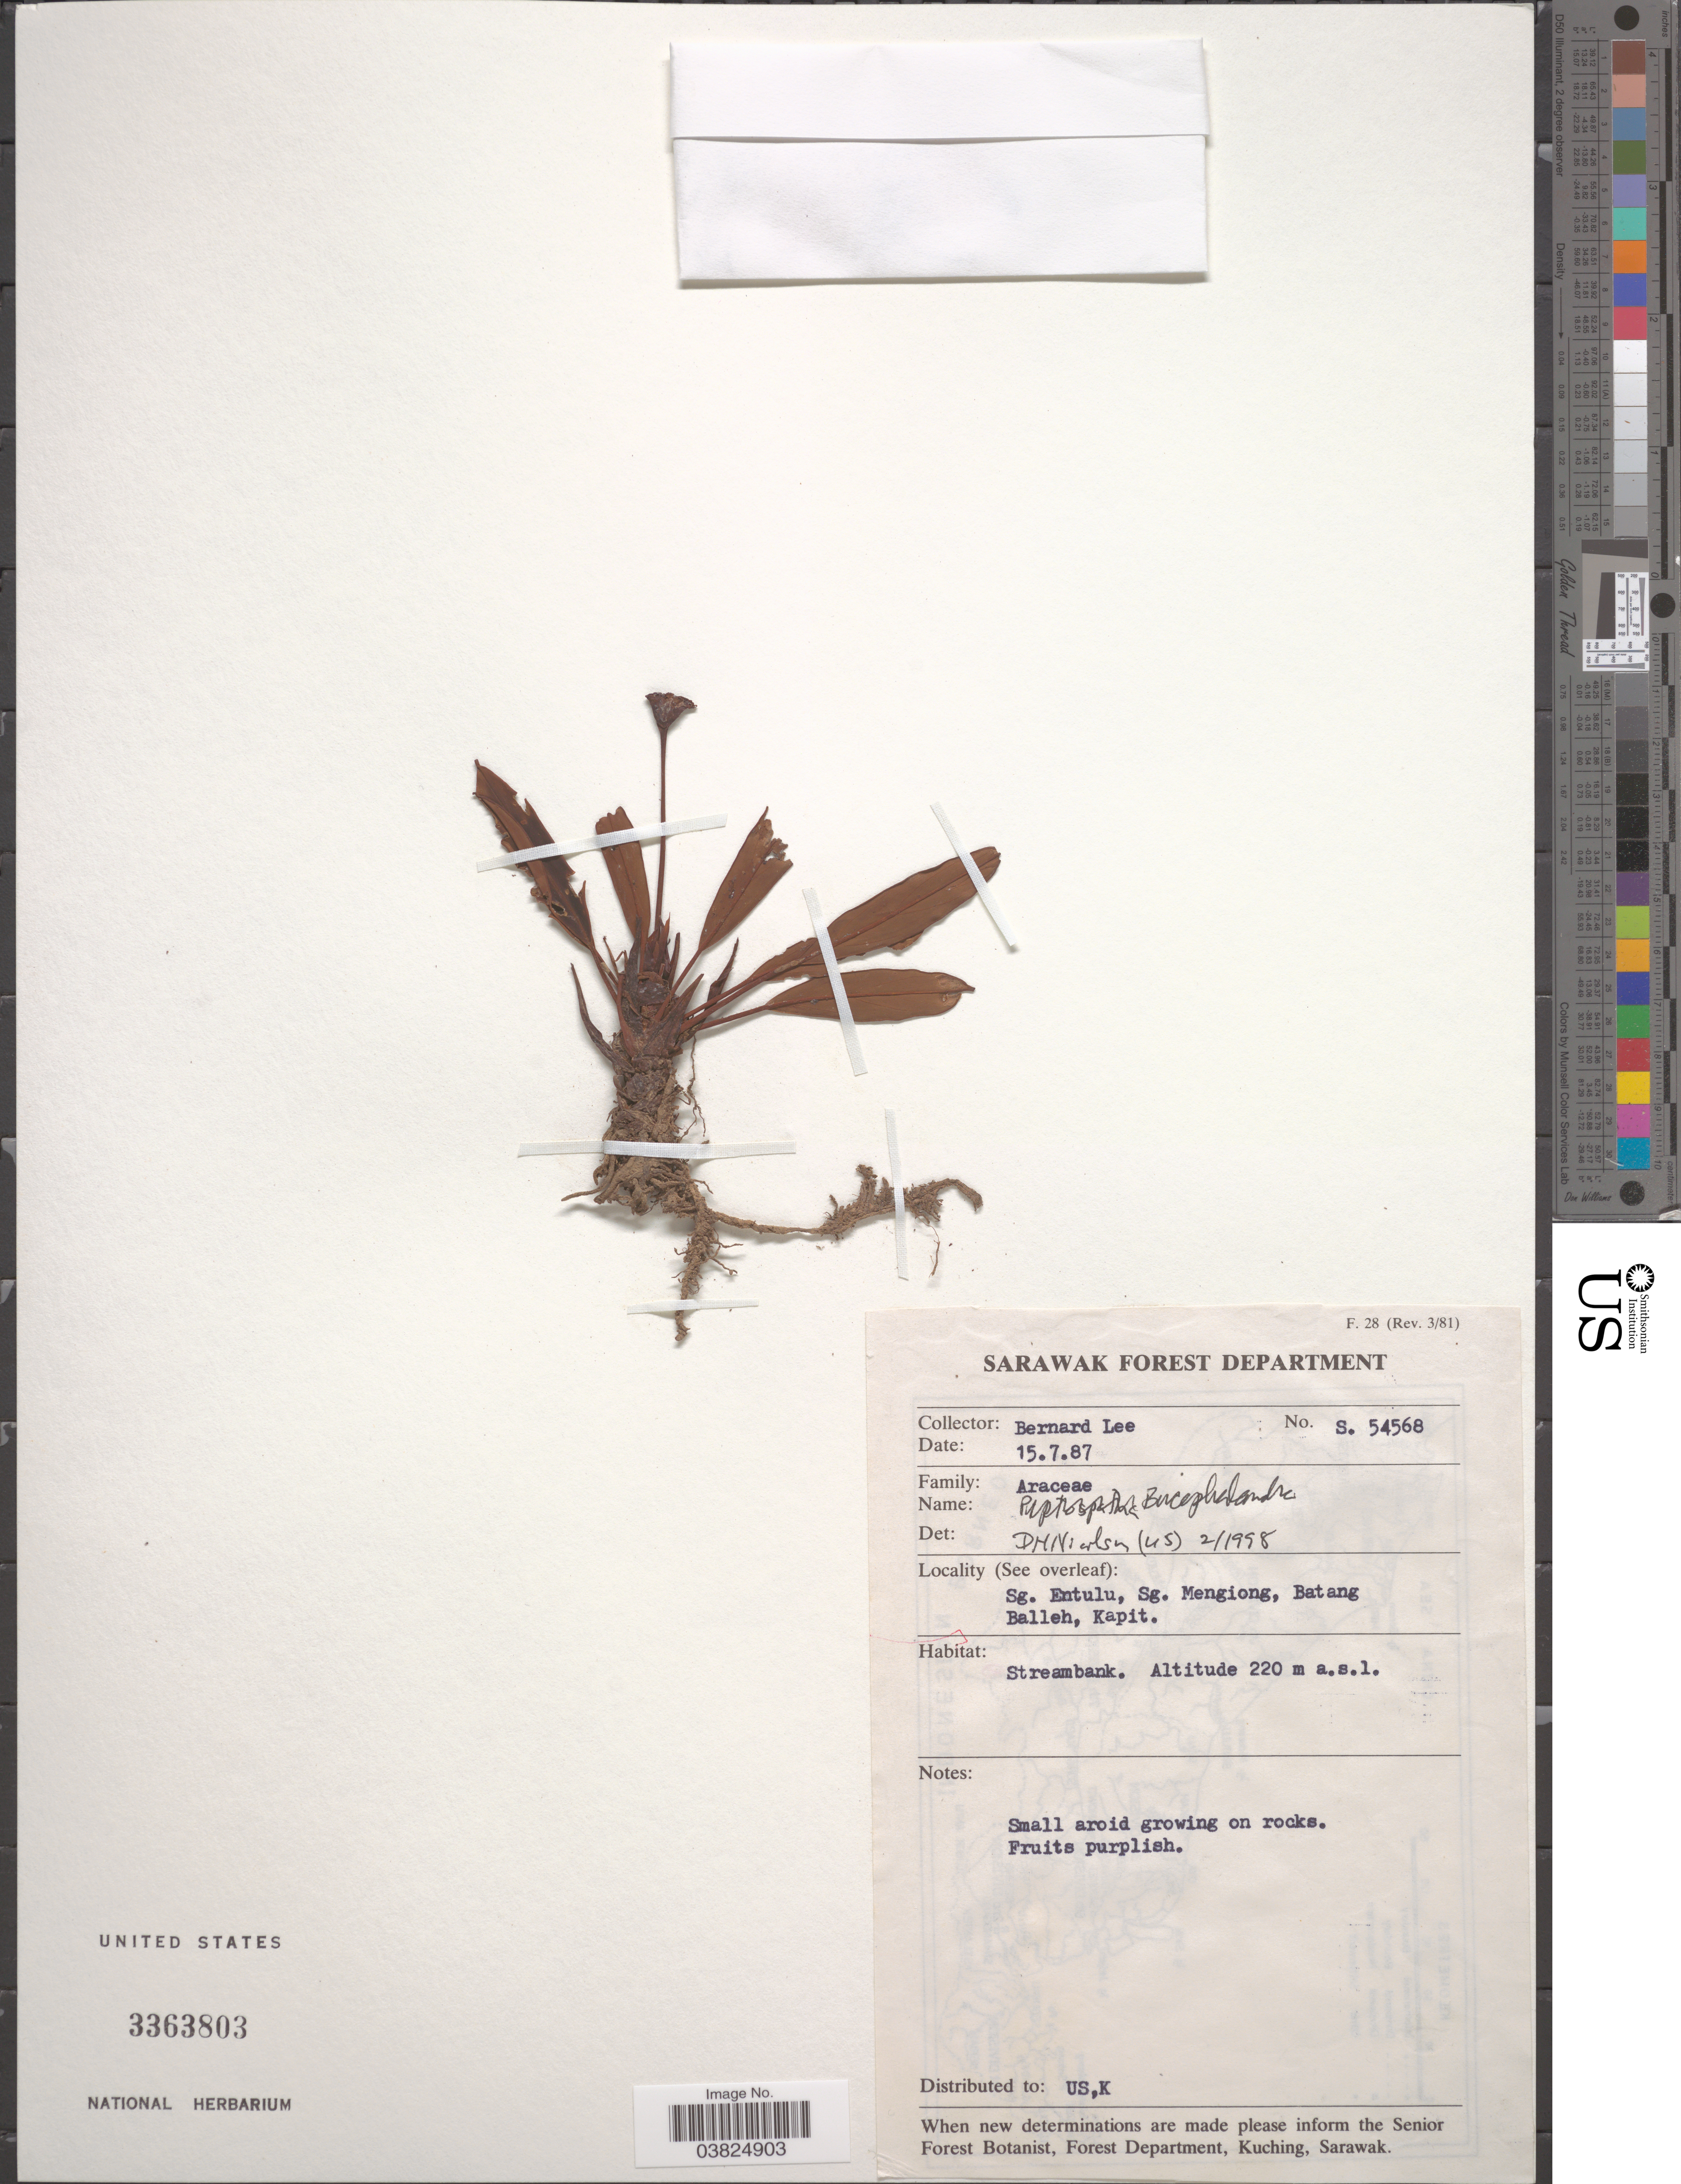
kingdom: Plantae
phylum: Tracheophyta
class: Liliopsida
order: Alismatales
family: Araceae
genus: Bucephalandra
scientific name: Bucephalandra motleyana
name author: Schott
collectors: B. Lee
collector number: s.54568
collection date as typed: Transcribed d/m/y: 15/7/87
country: Malaysia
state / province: Sarawak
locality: Sg. Entulu, Sg. Mengiong, Batang Balleh, Kapit.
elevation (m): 220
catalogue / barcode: US 3363803